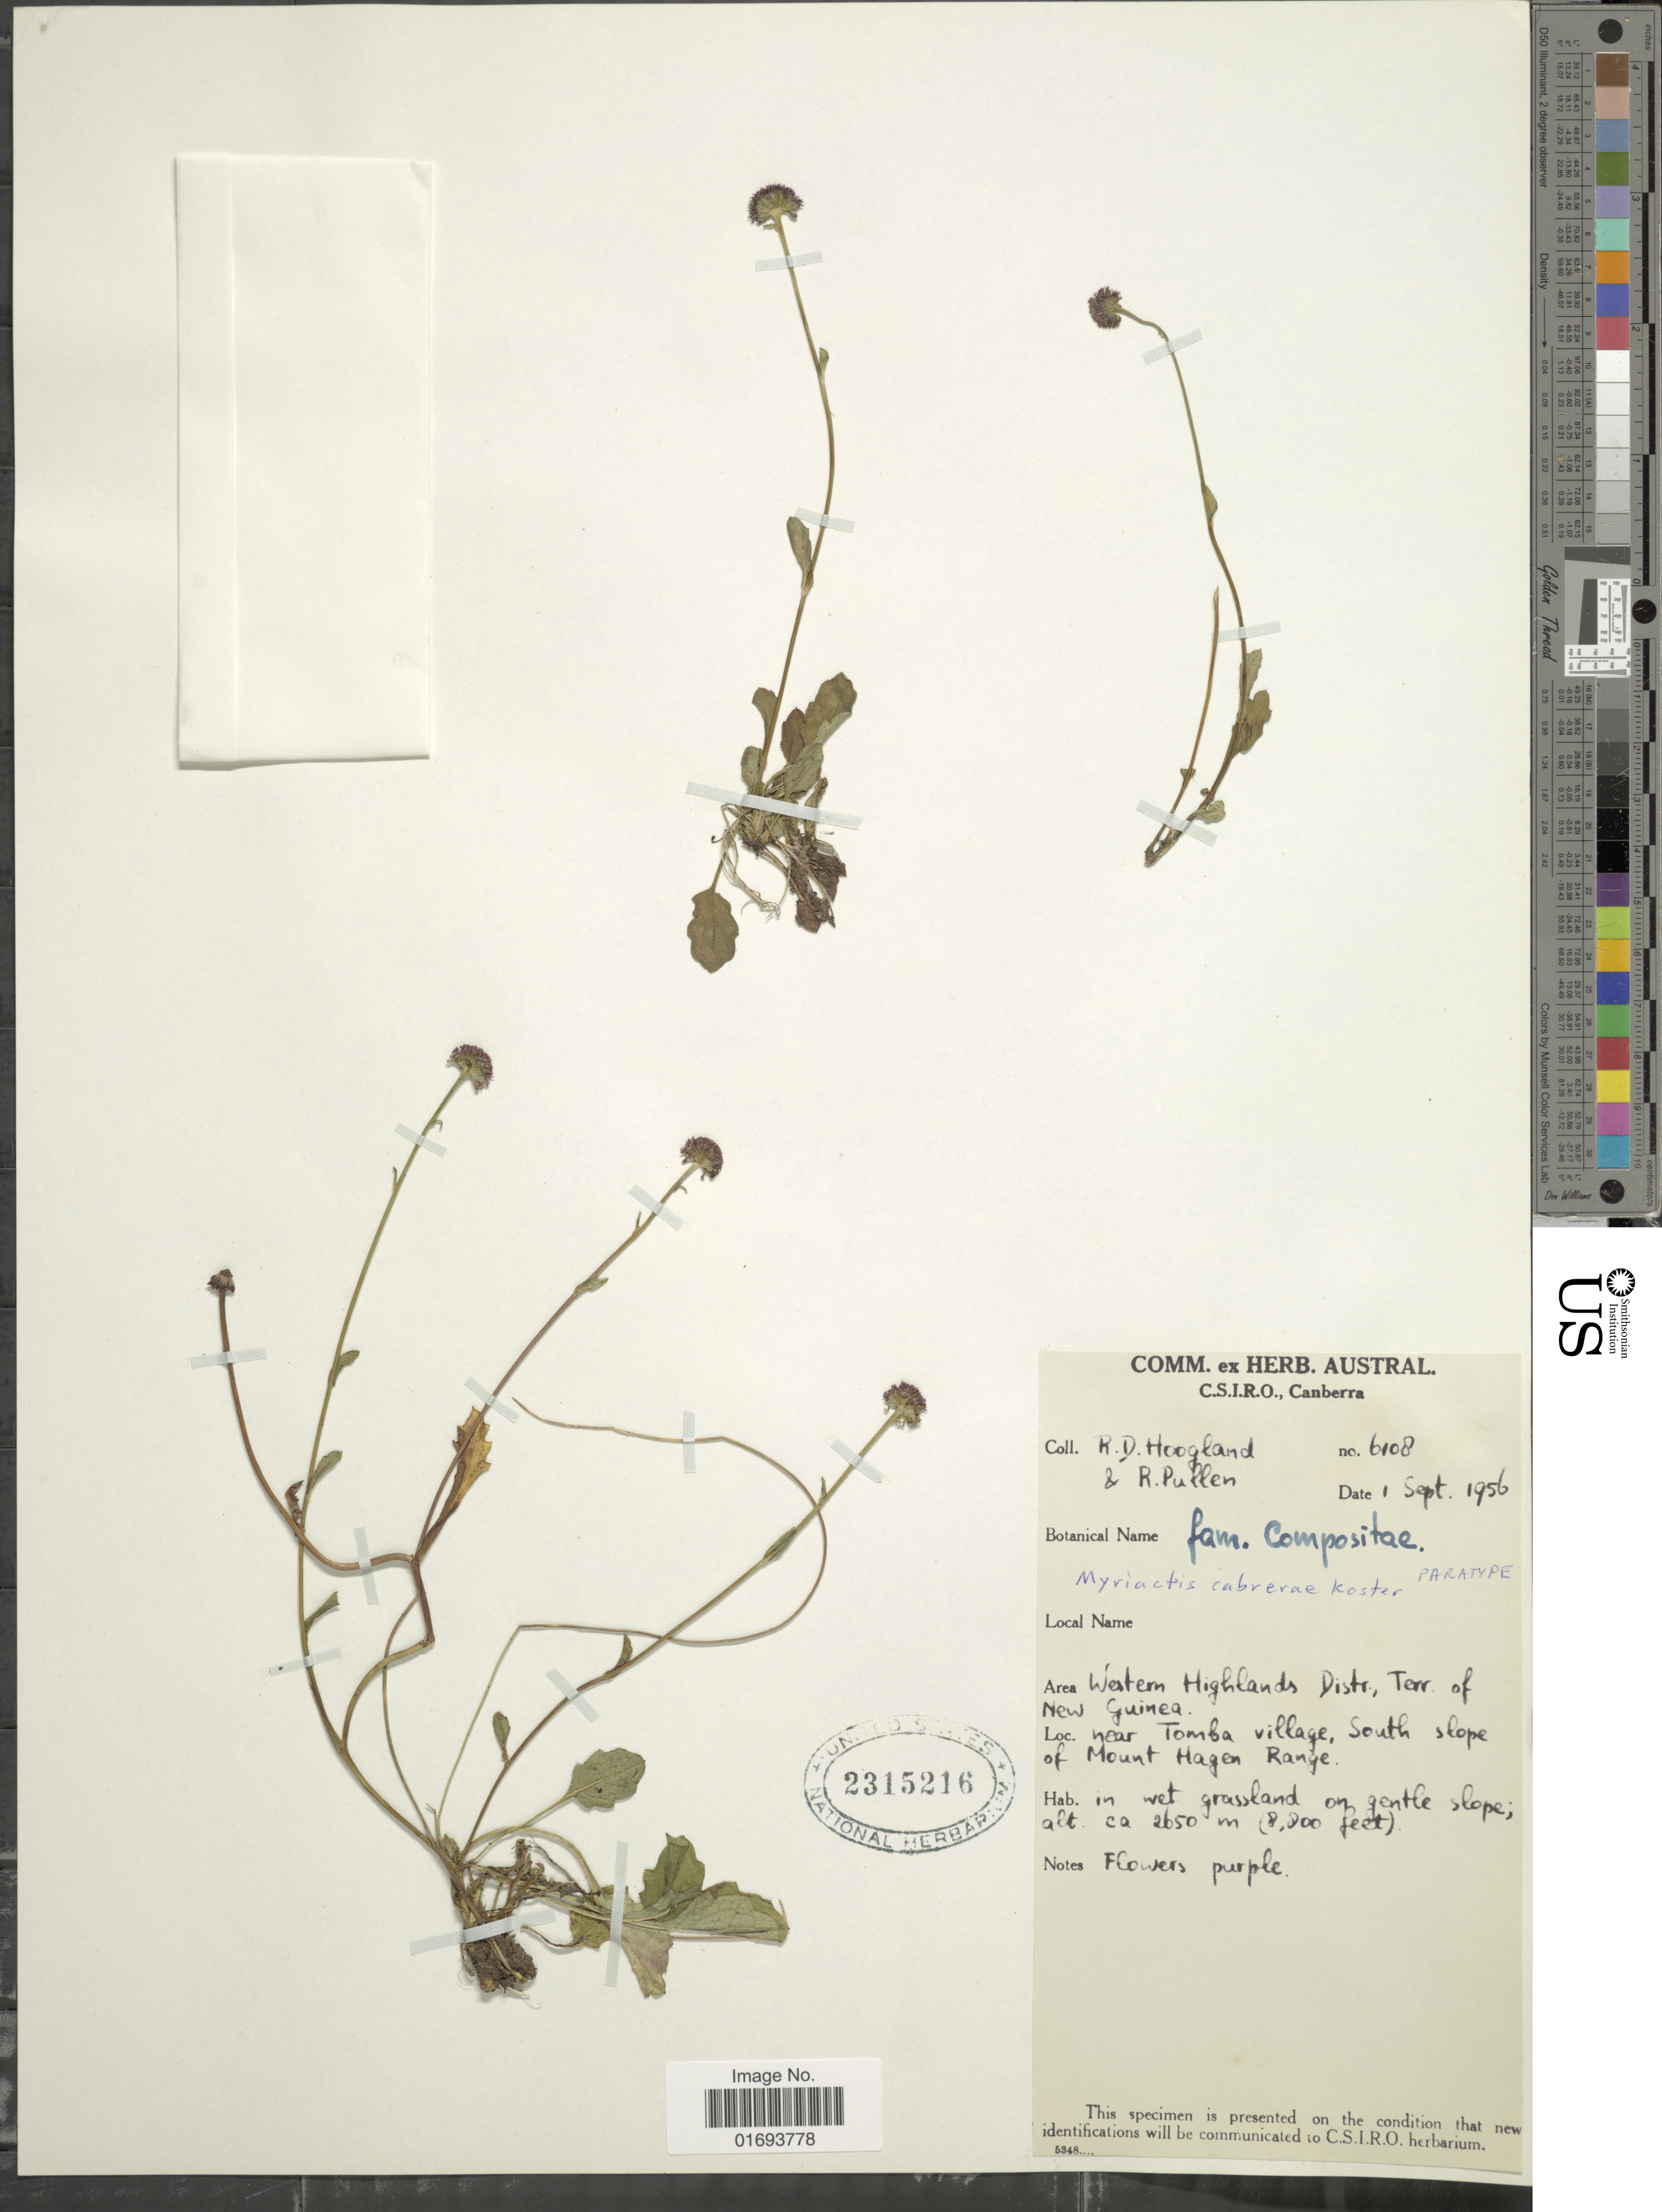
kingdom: Plantae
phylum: Tracheophyta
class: Magnoliopsida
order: Asterales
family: Asteraceae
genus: Myriactis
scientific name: Myriactis cabrerae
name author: Koster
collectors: R. D. Hoogland & R. Pullen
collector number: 6108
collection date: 1956-09-01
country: Papua New Guinea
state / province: Western Highlands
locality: Western Highlands Distr., Ter of New Guinea. near Tomba village, South slope of Mount Hagen Range in wet grassland on gentle slope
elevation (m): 2650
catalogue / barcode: US 2315216